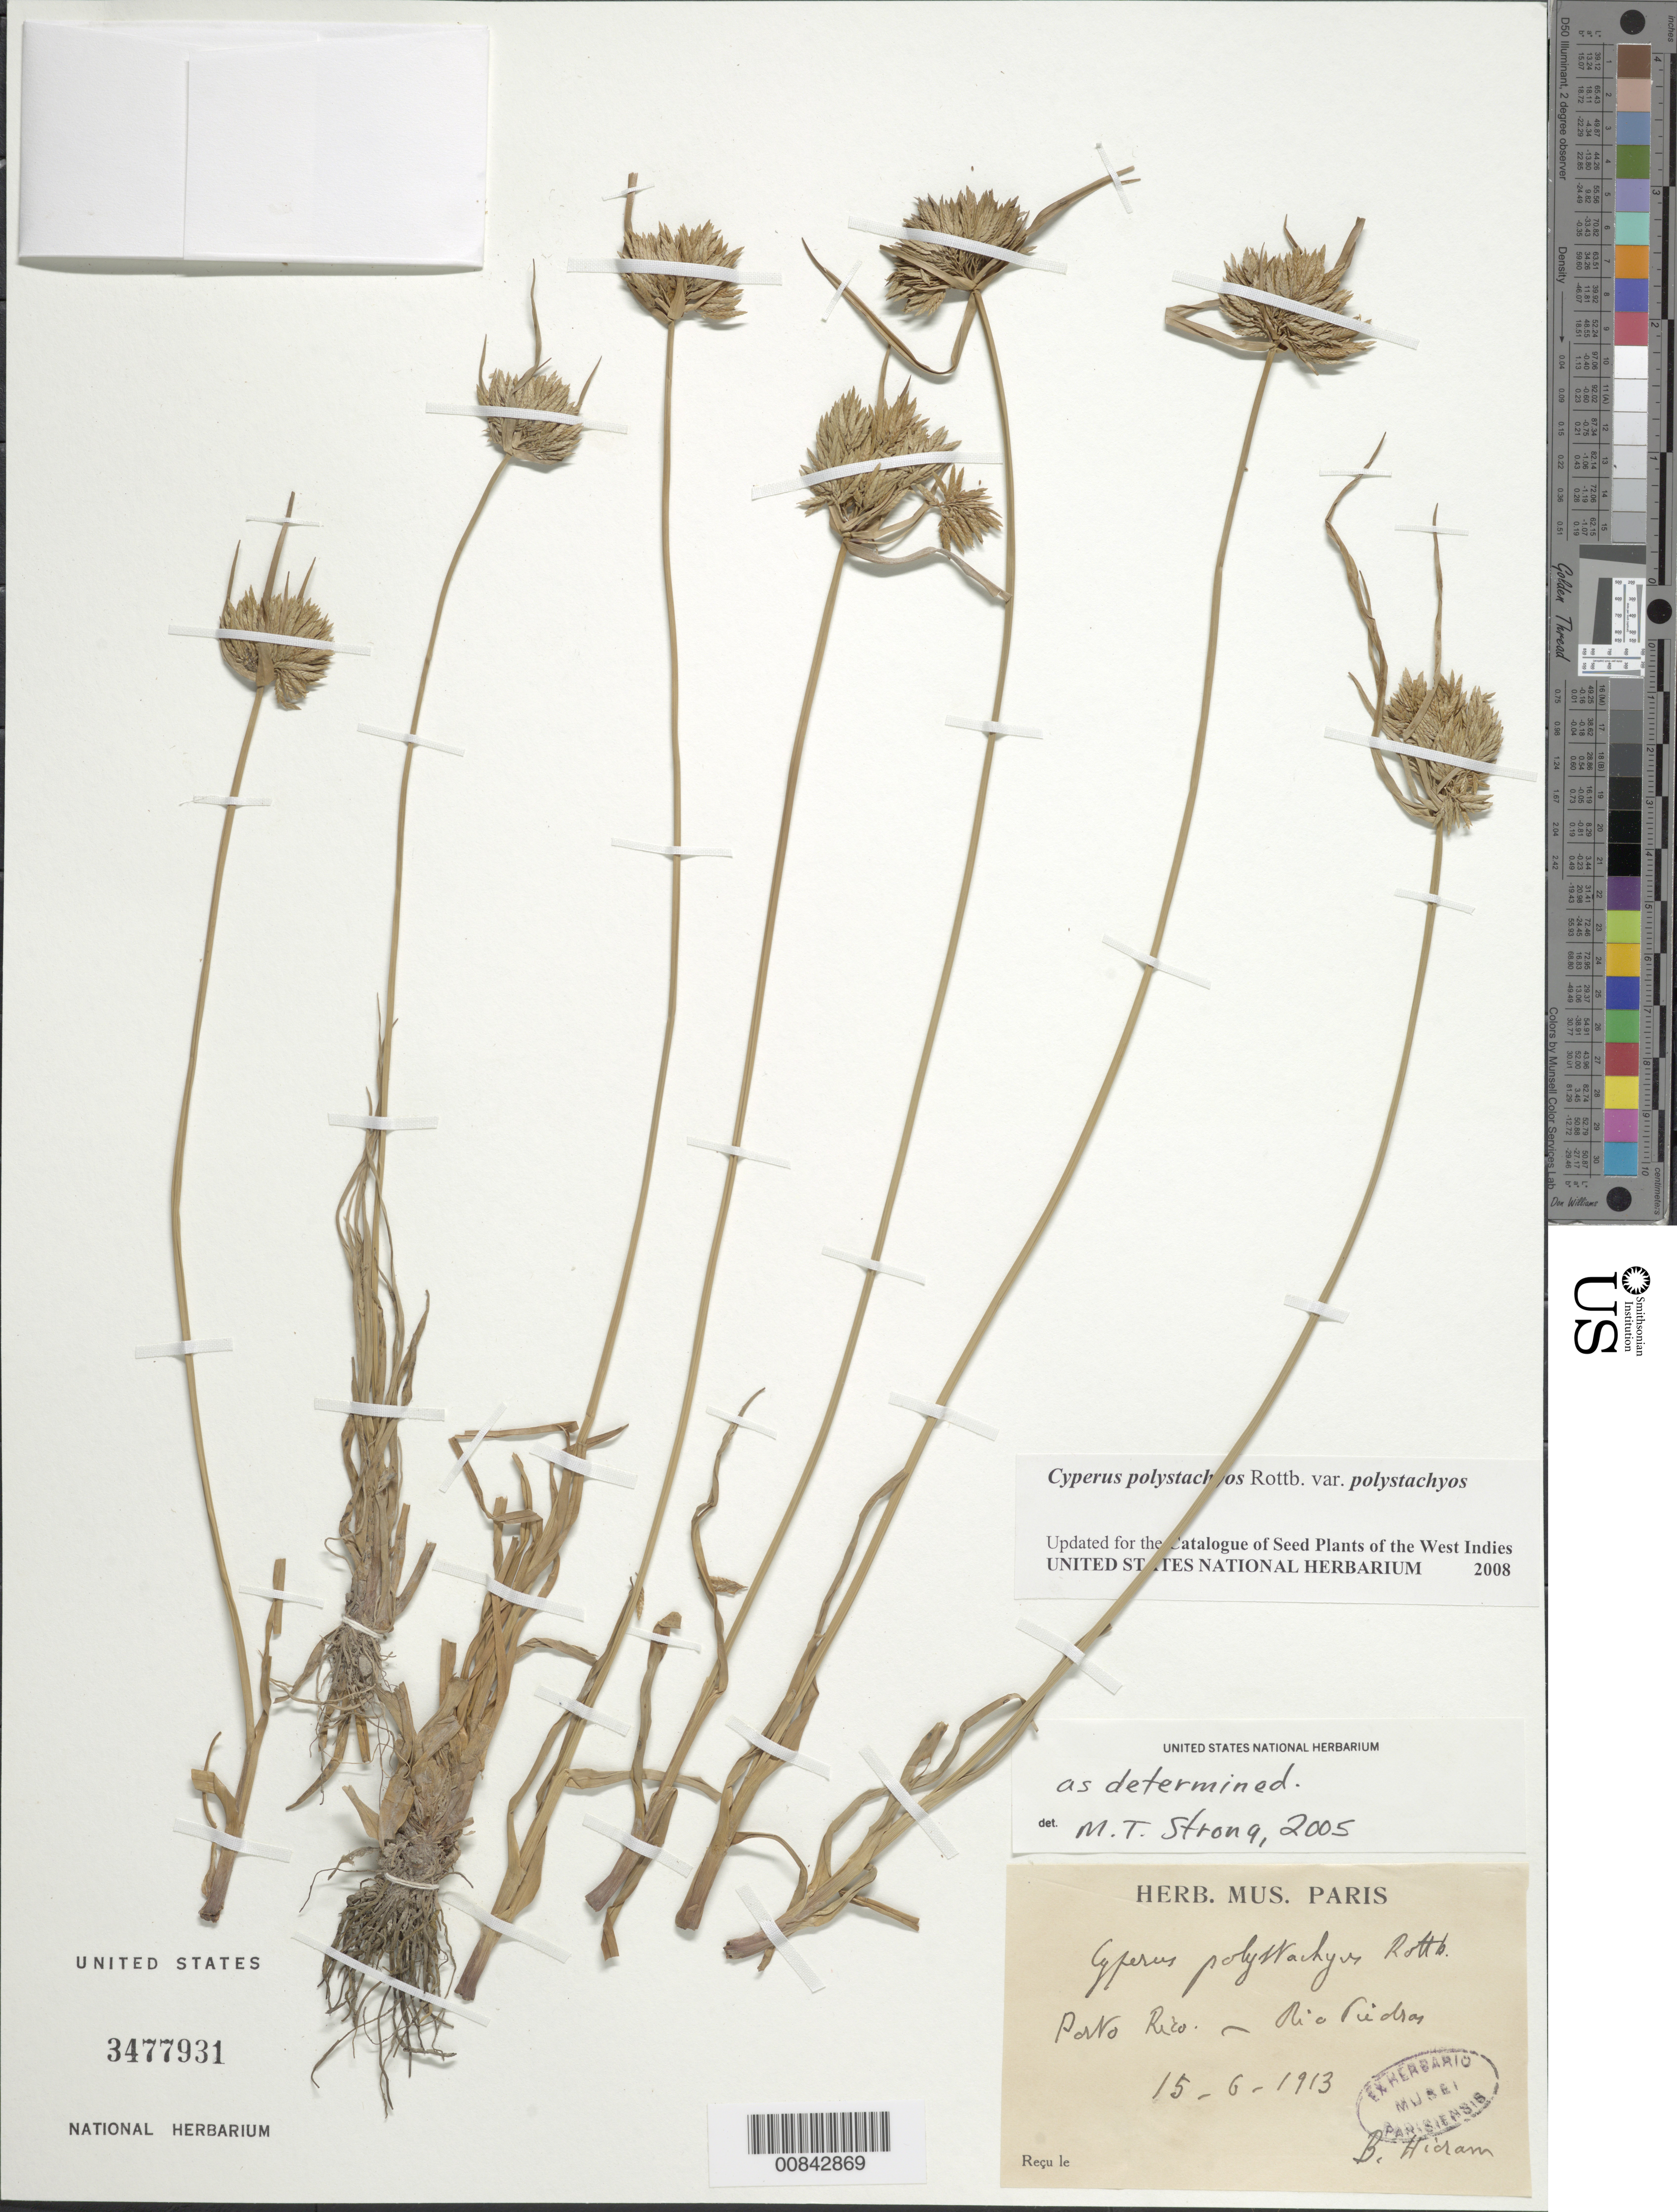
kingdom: Plantae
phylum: Tracheophyta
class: Liliopsida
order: Poales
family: Cyperaceae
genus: Cyperus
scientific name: Cyperus polystachyos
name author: Rottb.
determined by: Strong, M. T., (US), Smithsonian Institution - National Museum of Natural History (UNITED STATES)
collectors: Bro. Hioram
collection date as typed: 15 Jun 1913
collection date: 1913-06-15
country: Puerto Rico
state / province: San Juan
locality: Rio Piedras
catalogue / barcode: US 3477931